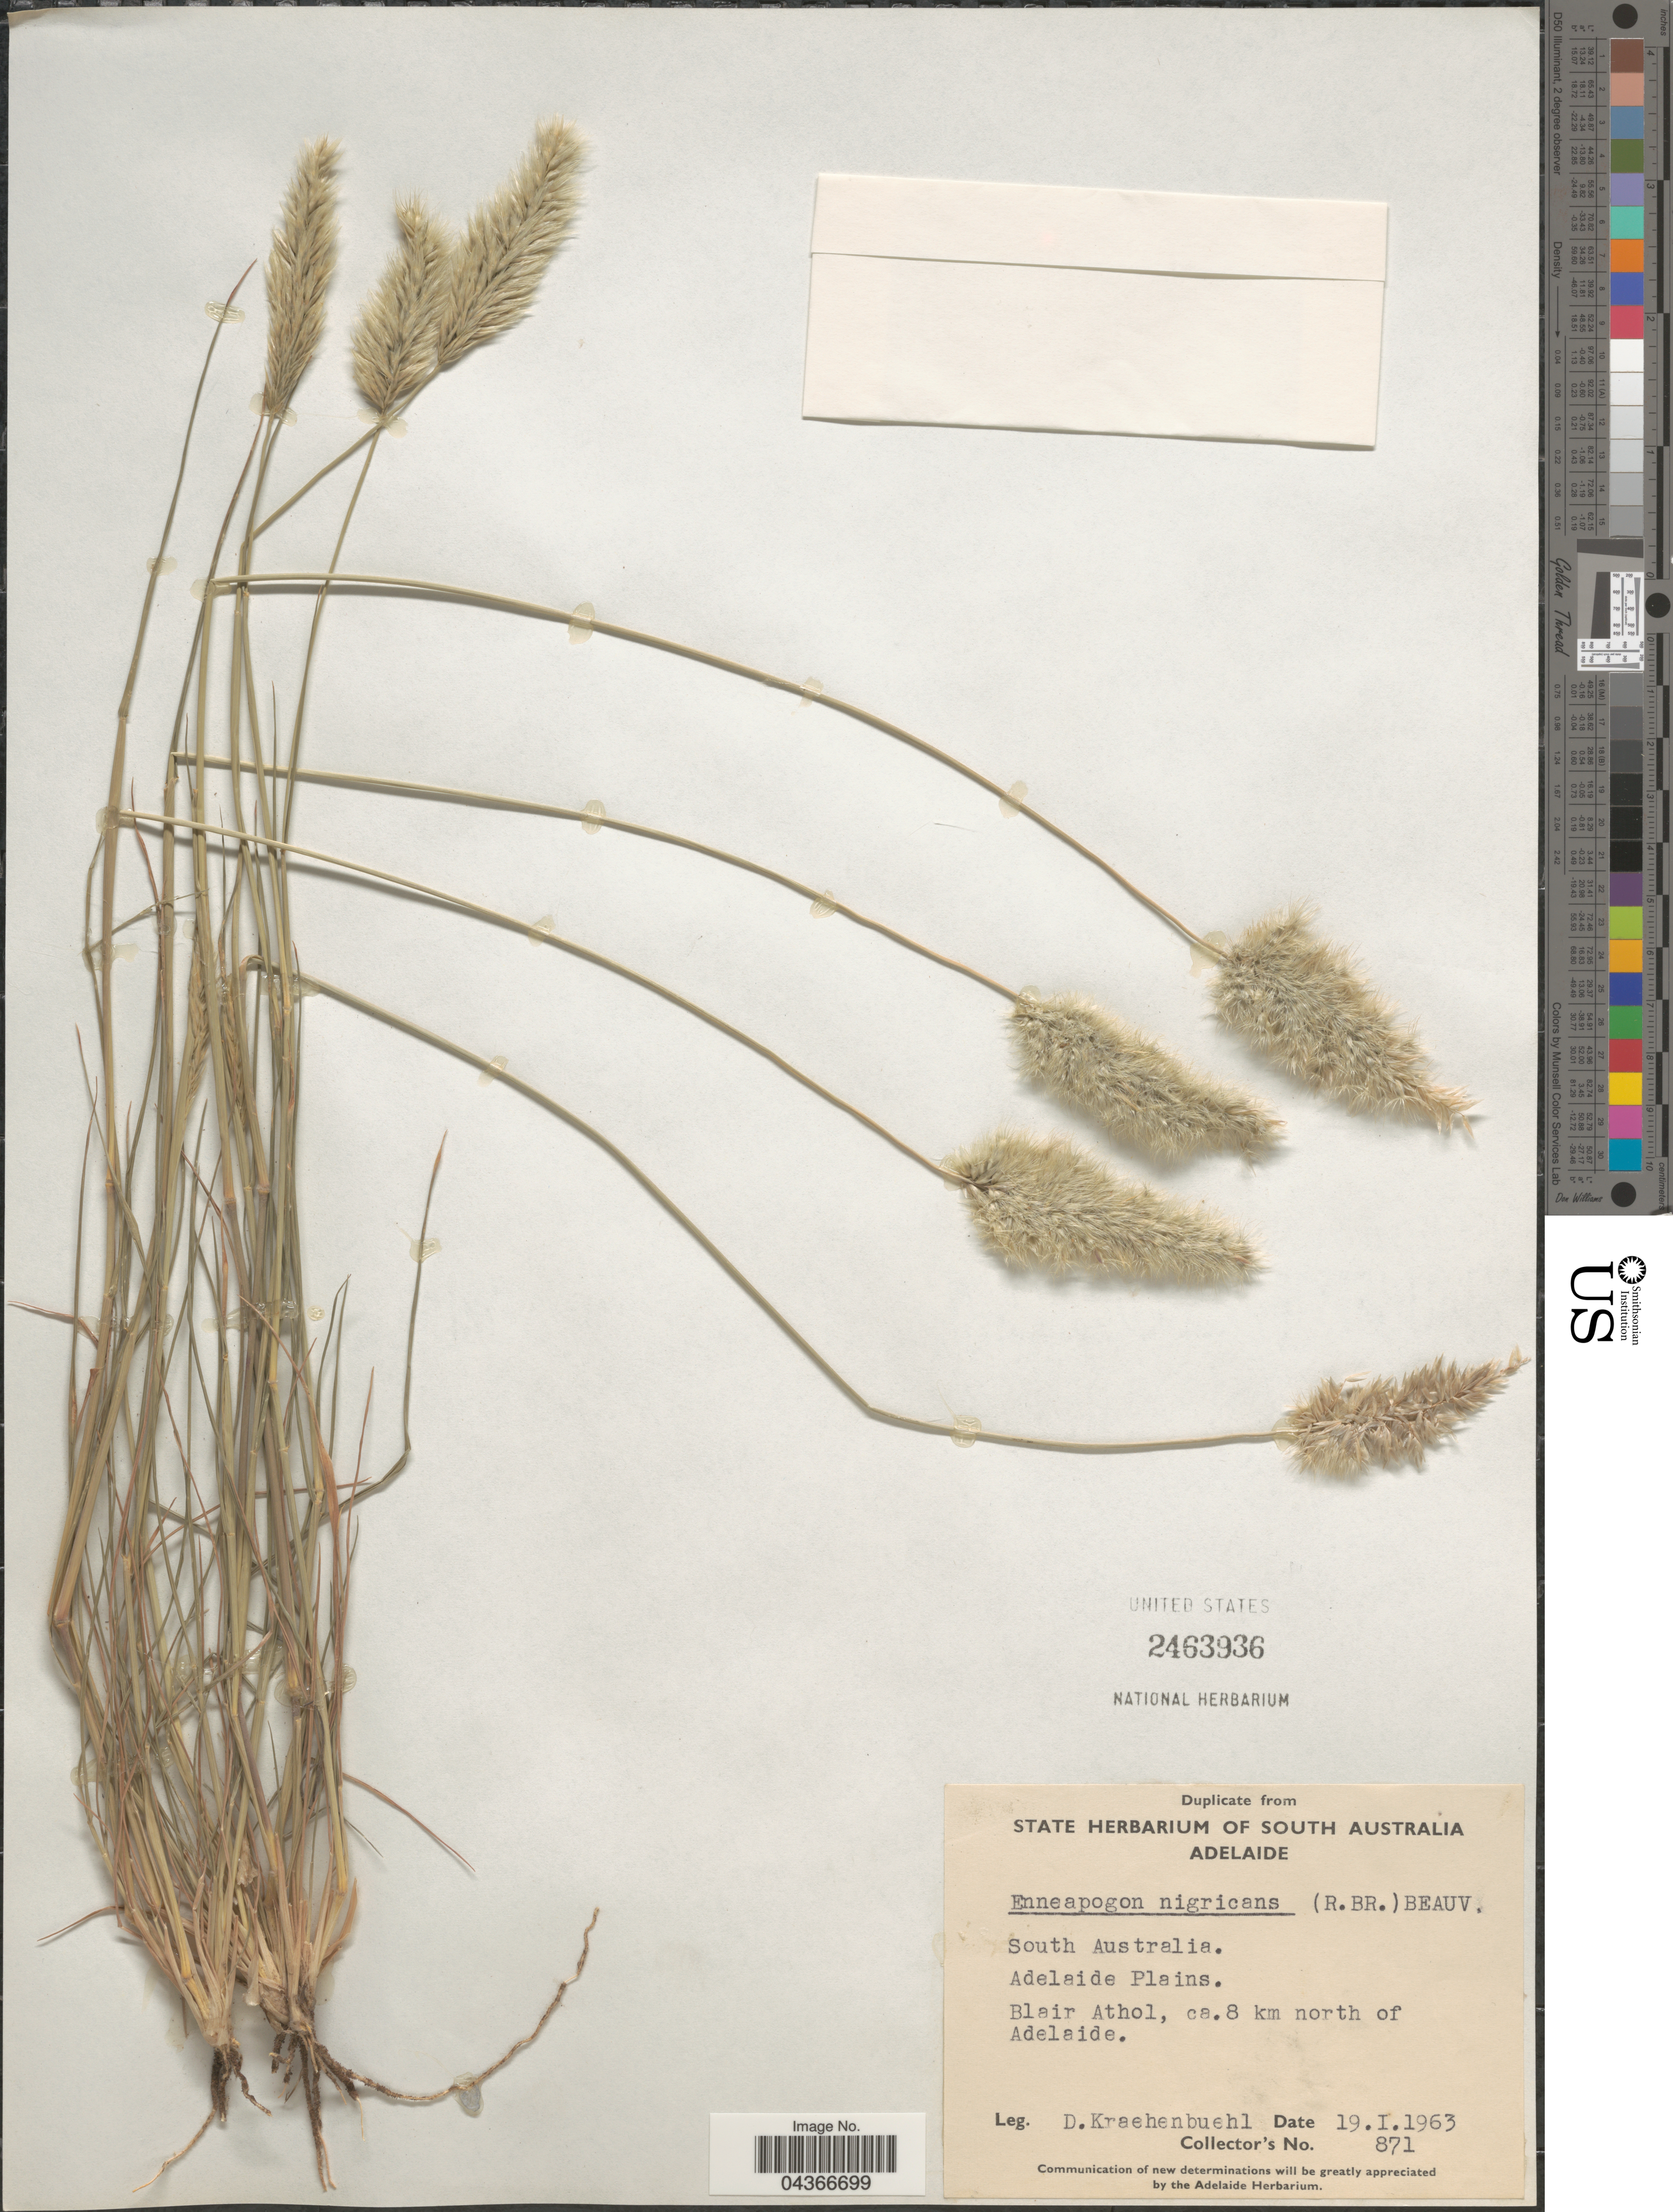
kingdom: Plantae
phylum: Tracheophyta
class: Liliopsida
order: Poales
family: Poaceae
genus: Enneapogon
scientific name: Enneapogon nigricans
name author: (R. Br.) P. Beauv.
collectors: D. Kraehenbuehl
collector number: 871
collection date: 1963-01-19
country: Australia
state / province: South Australia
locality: Adelaide Plains. Blair Athol, ca.8 km north of Adelaide.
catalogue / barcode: US 2463936